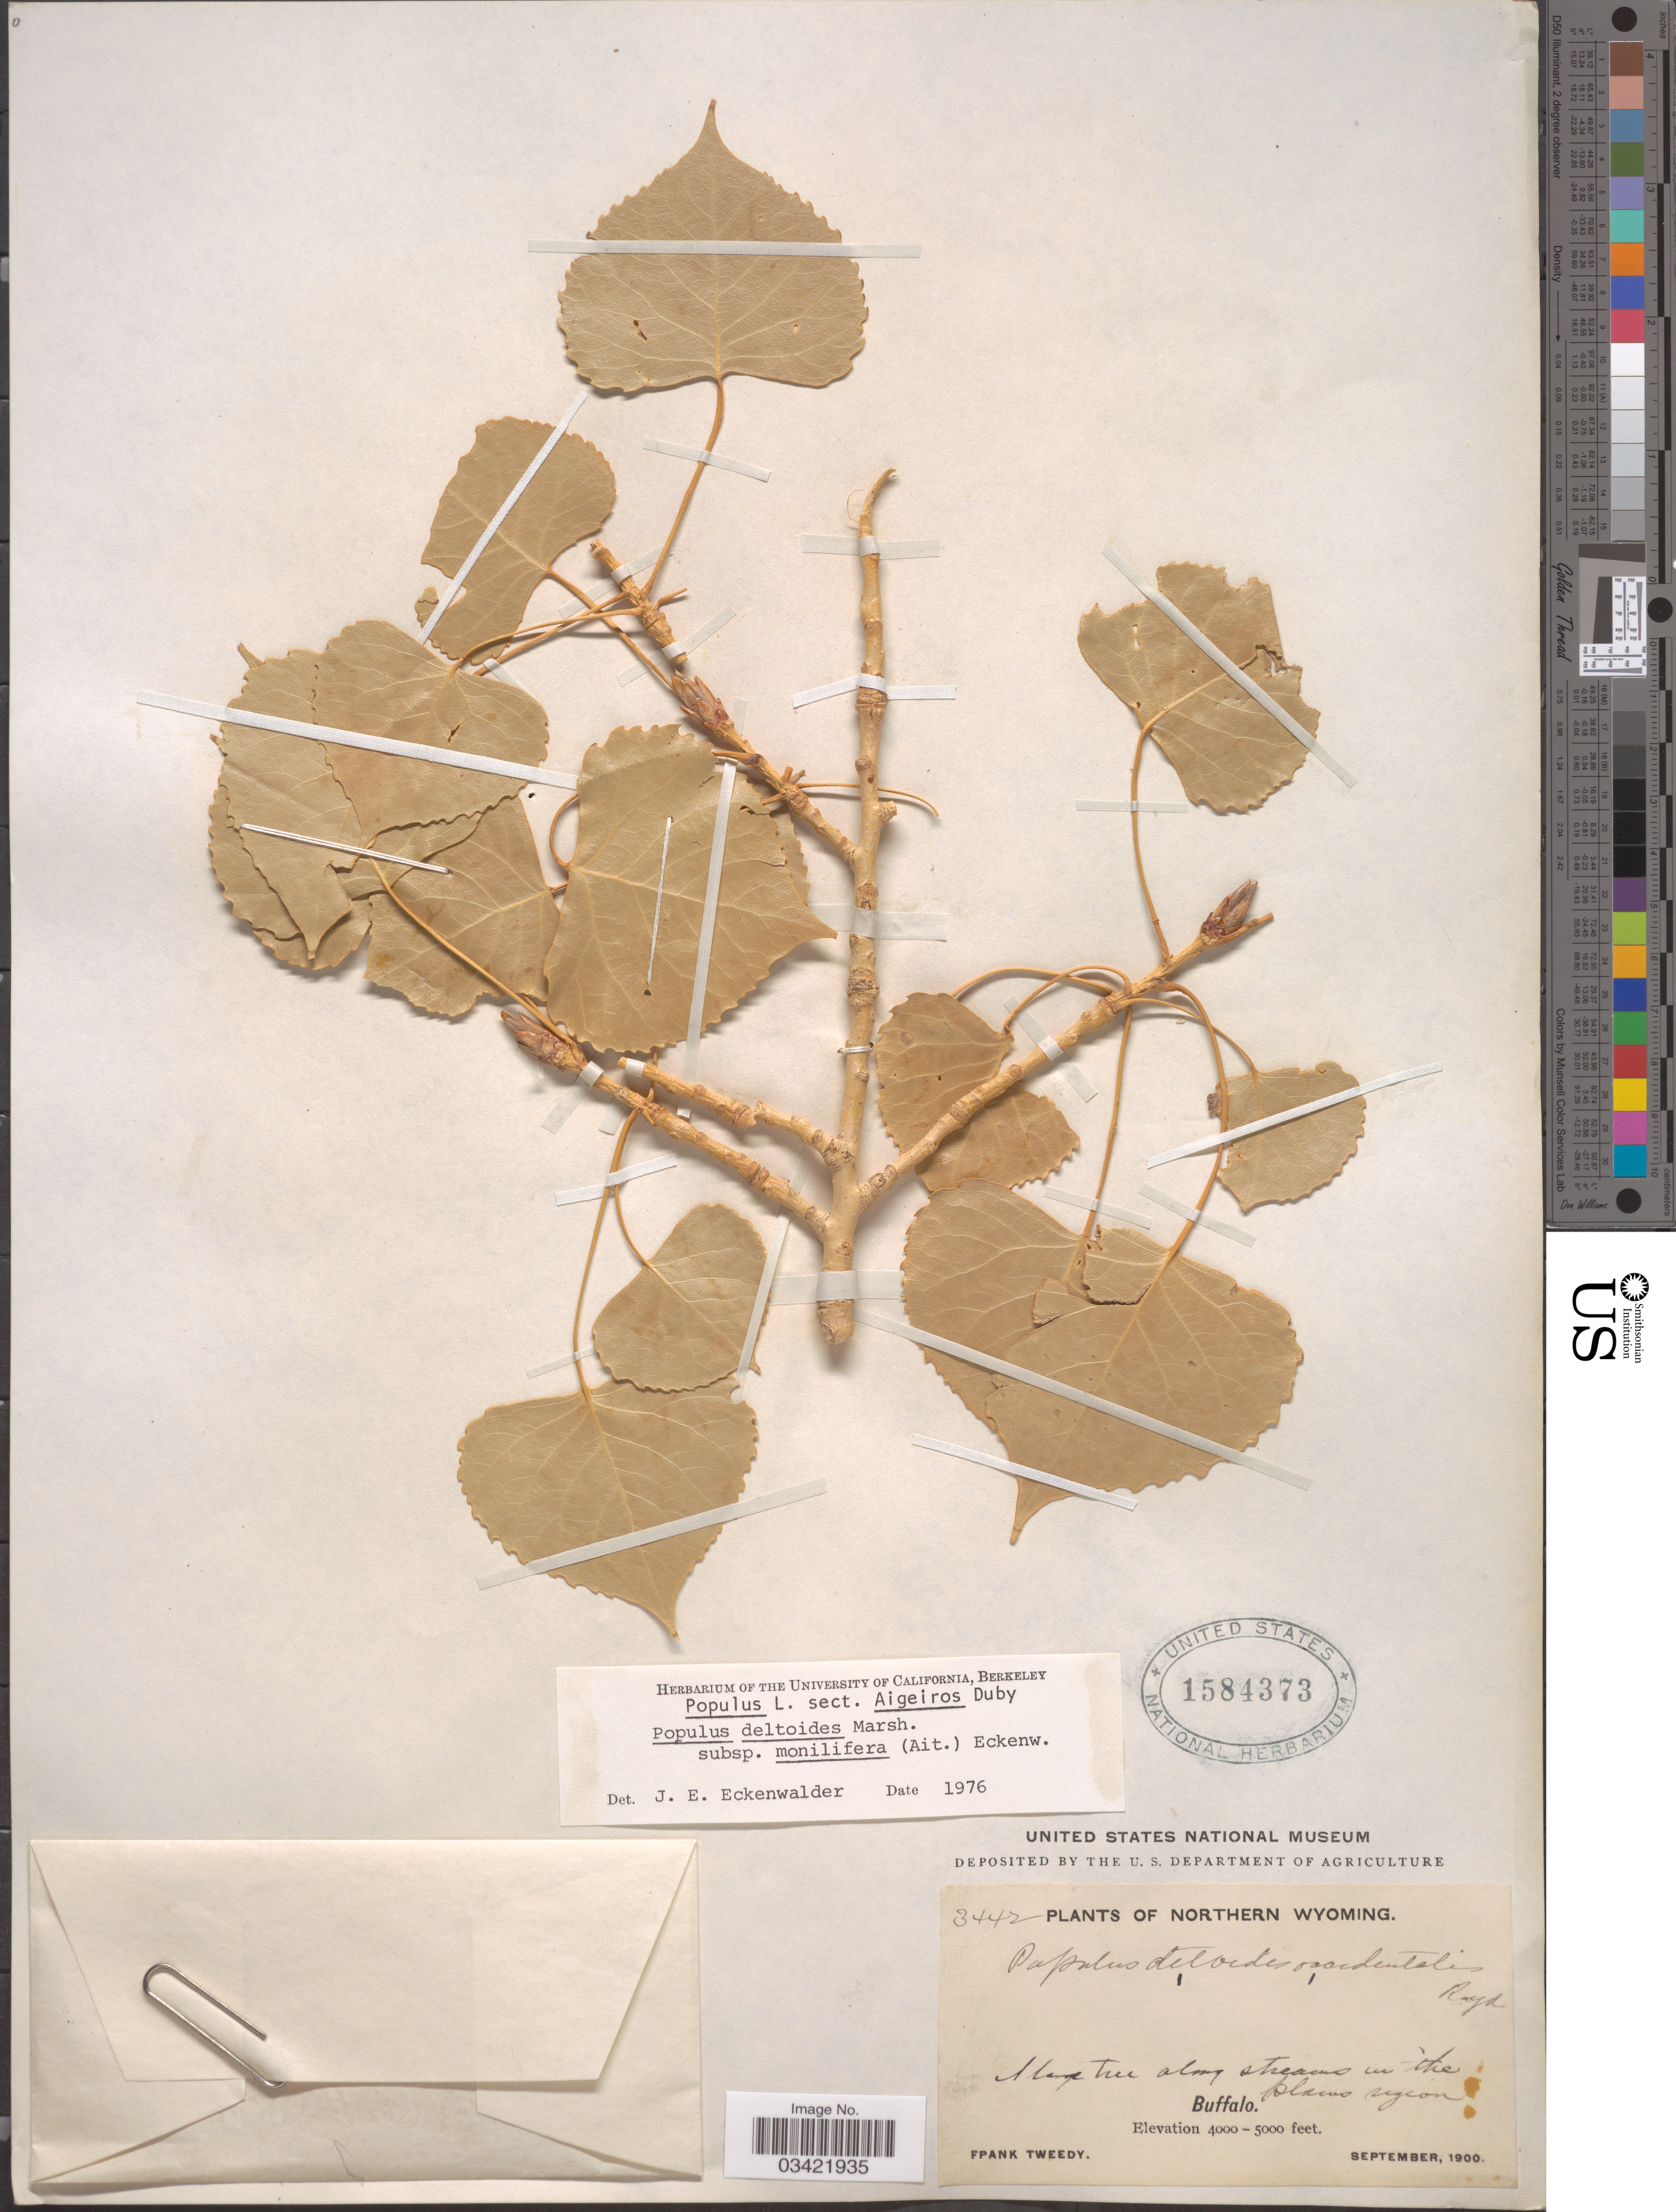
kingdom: Plantae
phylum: Tracheophyta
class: Magnoliopsida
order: Malpighiales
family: Salicaceae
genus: Populus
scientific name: Populus deltoides subsp. monilifera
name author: (Aiton) Eckenw.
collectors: F. Tweedy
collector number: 3442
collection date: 1900-09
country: United States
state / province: Wyoming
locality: Northern Wyoming. Along streams in the plains region. Buffalo.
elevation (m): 1219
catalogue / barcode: US 1584373